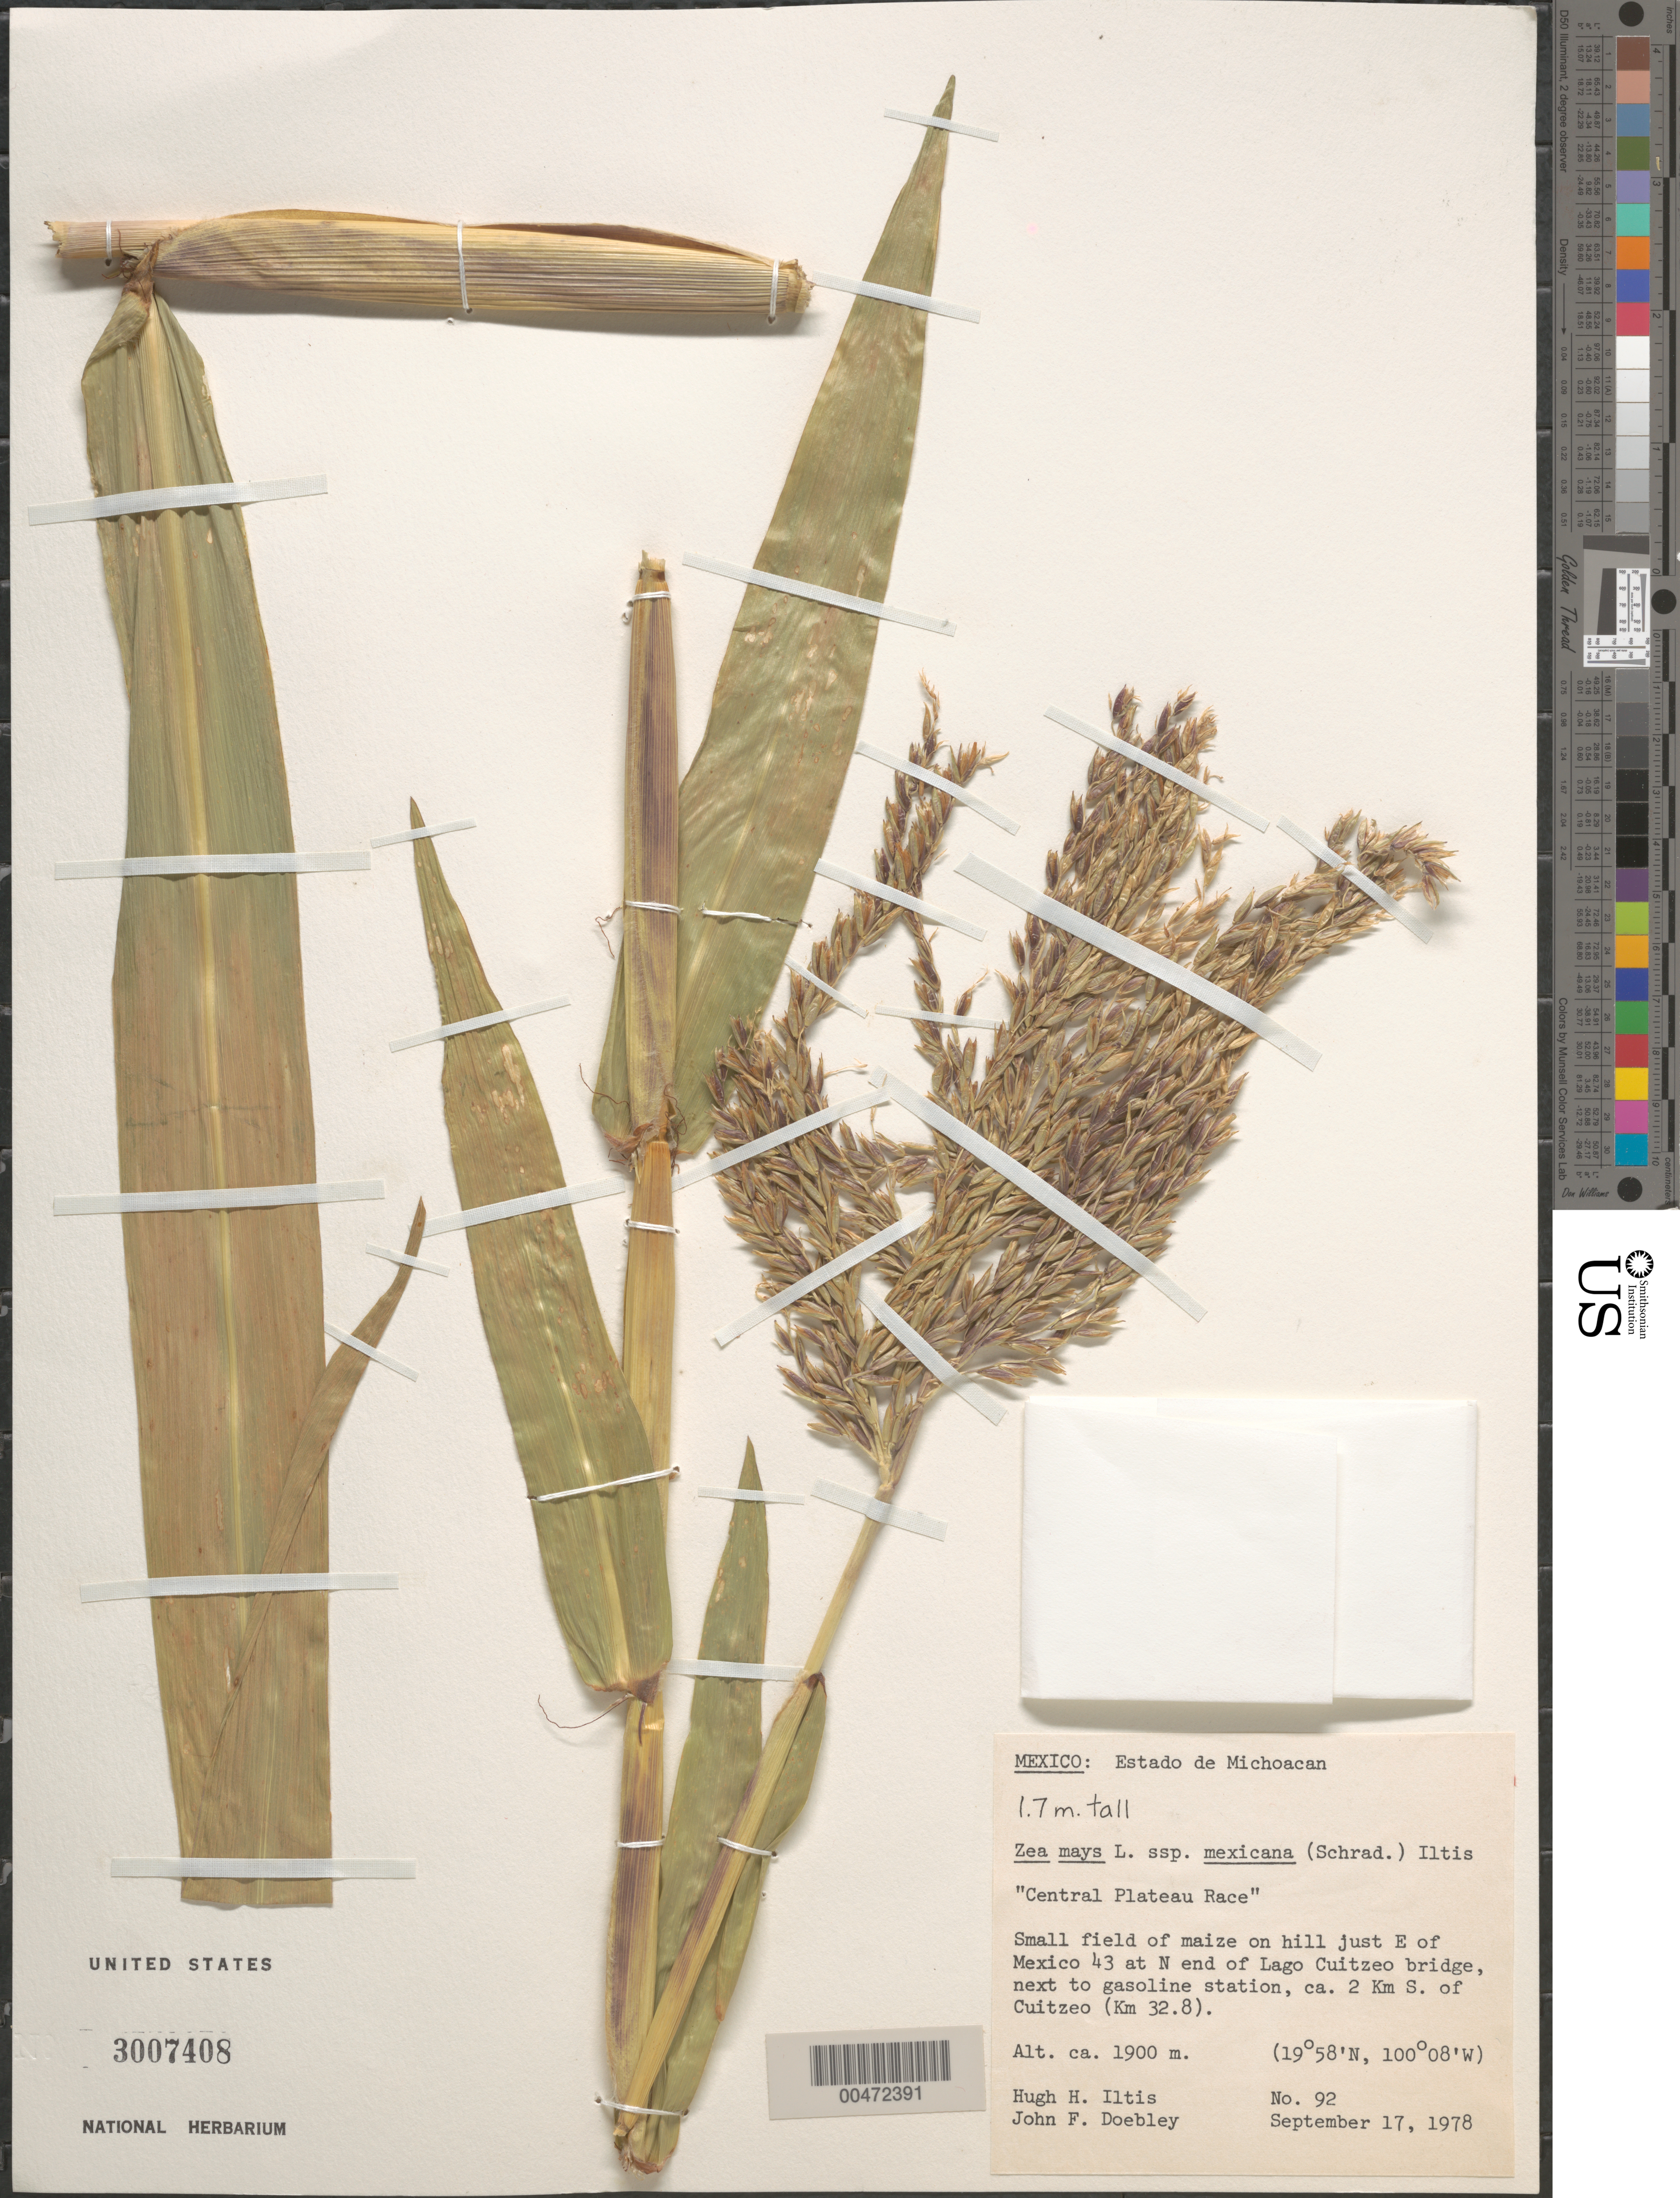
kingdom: Plantae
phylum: Tracheophyta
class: Liliopsida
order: Poales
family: Poaceae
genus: Zea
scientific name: Zea mays subsp. mexicana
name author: (Schrad.) Iltis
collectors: H. H. Iltis & J. F. Doebley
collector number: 92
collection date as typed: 17 Sep 1978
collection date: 1978-09-17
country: Mexico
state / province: Michoacán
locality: Just E of Mexico 43 at N end of Lago Cuitzeo bridge, ca. 2 km S of Cuitzeo (Km 32.8)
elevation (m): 1900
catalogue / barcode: US 3007408